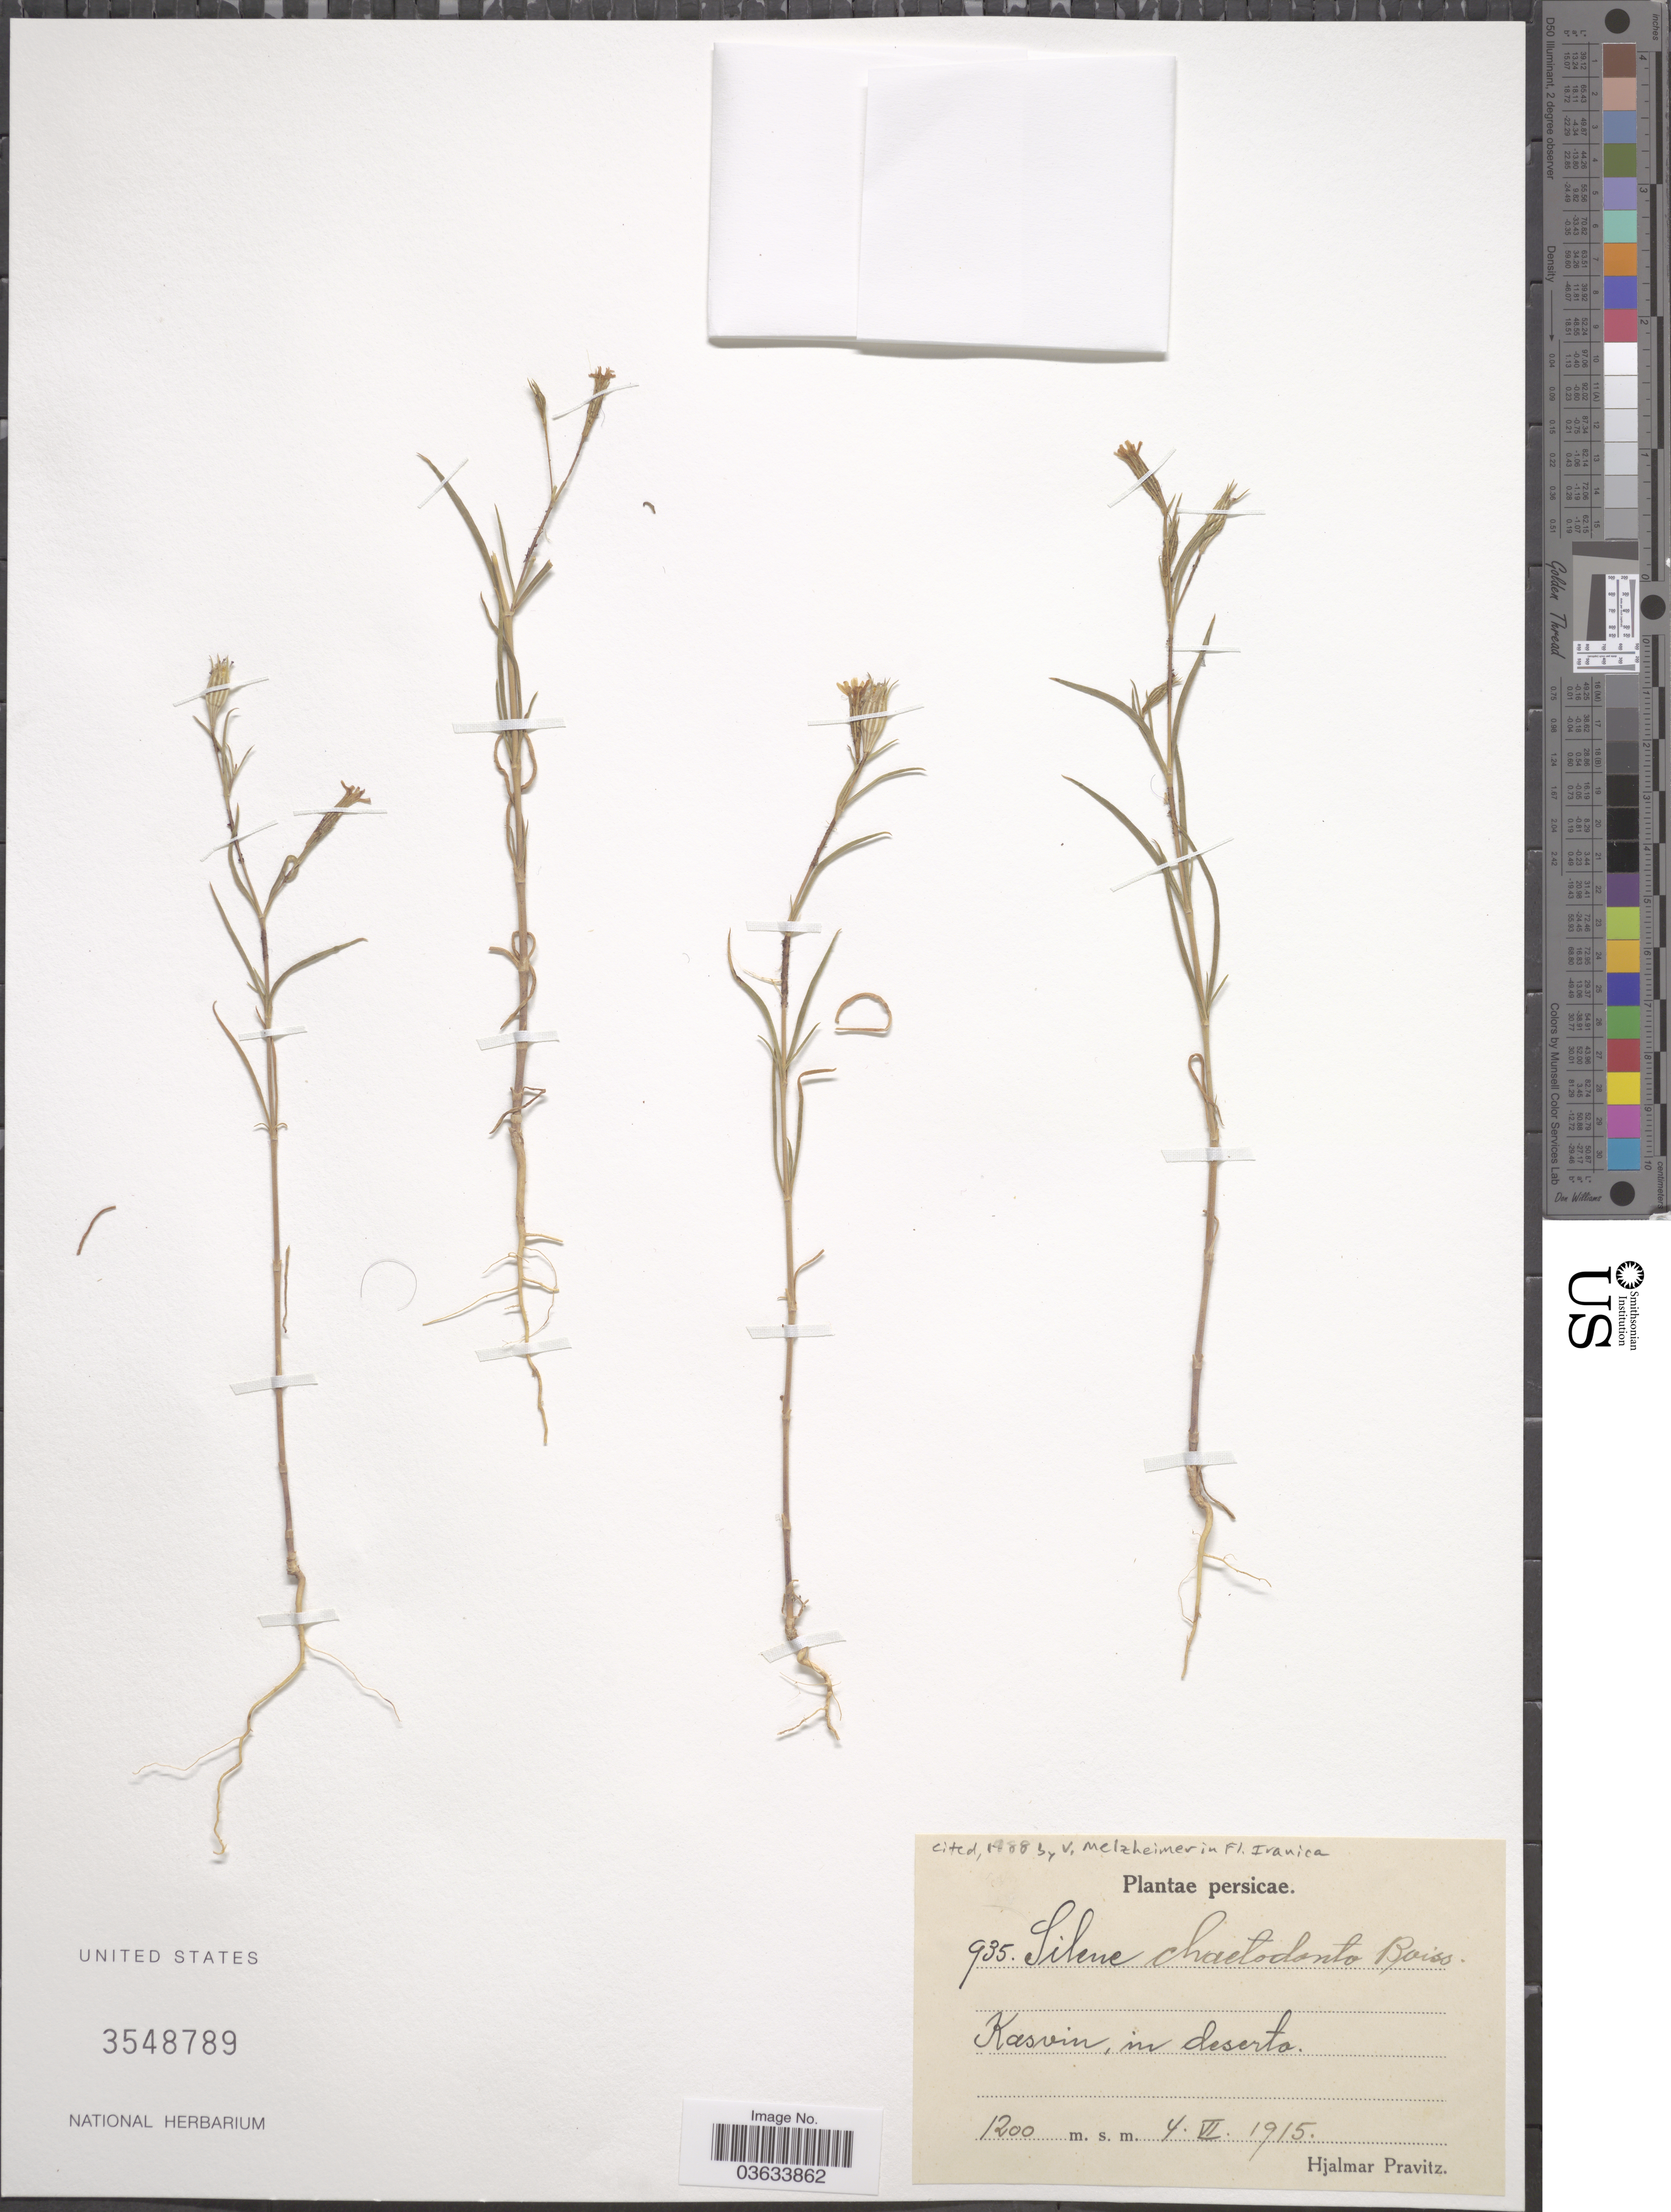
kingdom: Plantae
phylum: Tracheophyta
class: Magnoliopsida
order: Caryophyllales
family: Caryophyllaceae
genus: Silene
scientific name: Silene chaetodonta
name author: Boiss.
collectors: H. Pravitz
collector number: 935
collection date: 1915-06-04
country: Iran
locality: Persicae. Kasvin, in deserto.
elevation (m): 1200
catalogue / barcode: US 3548789